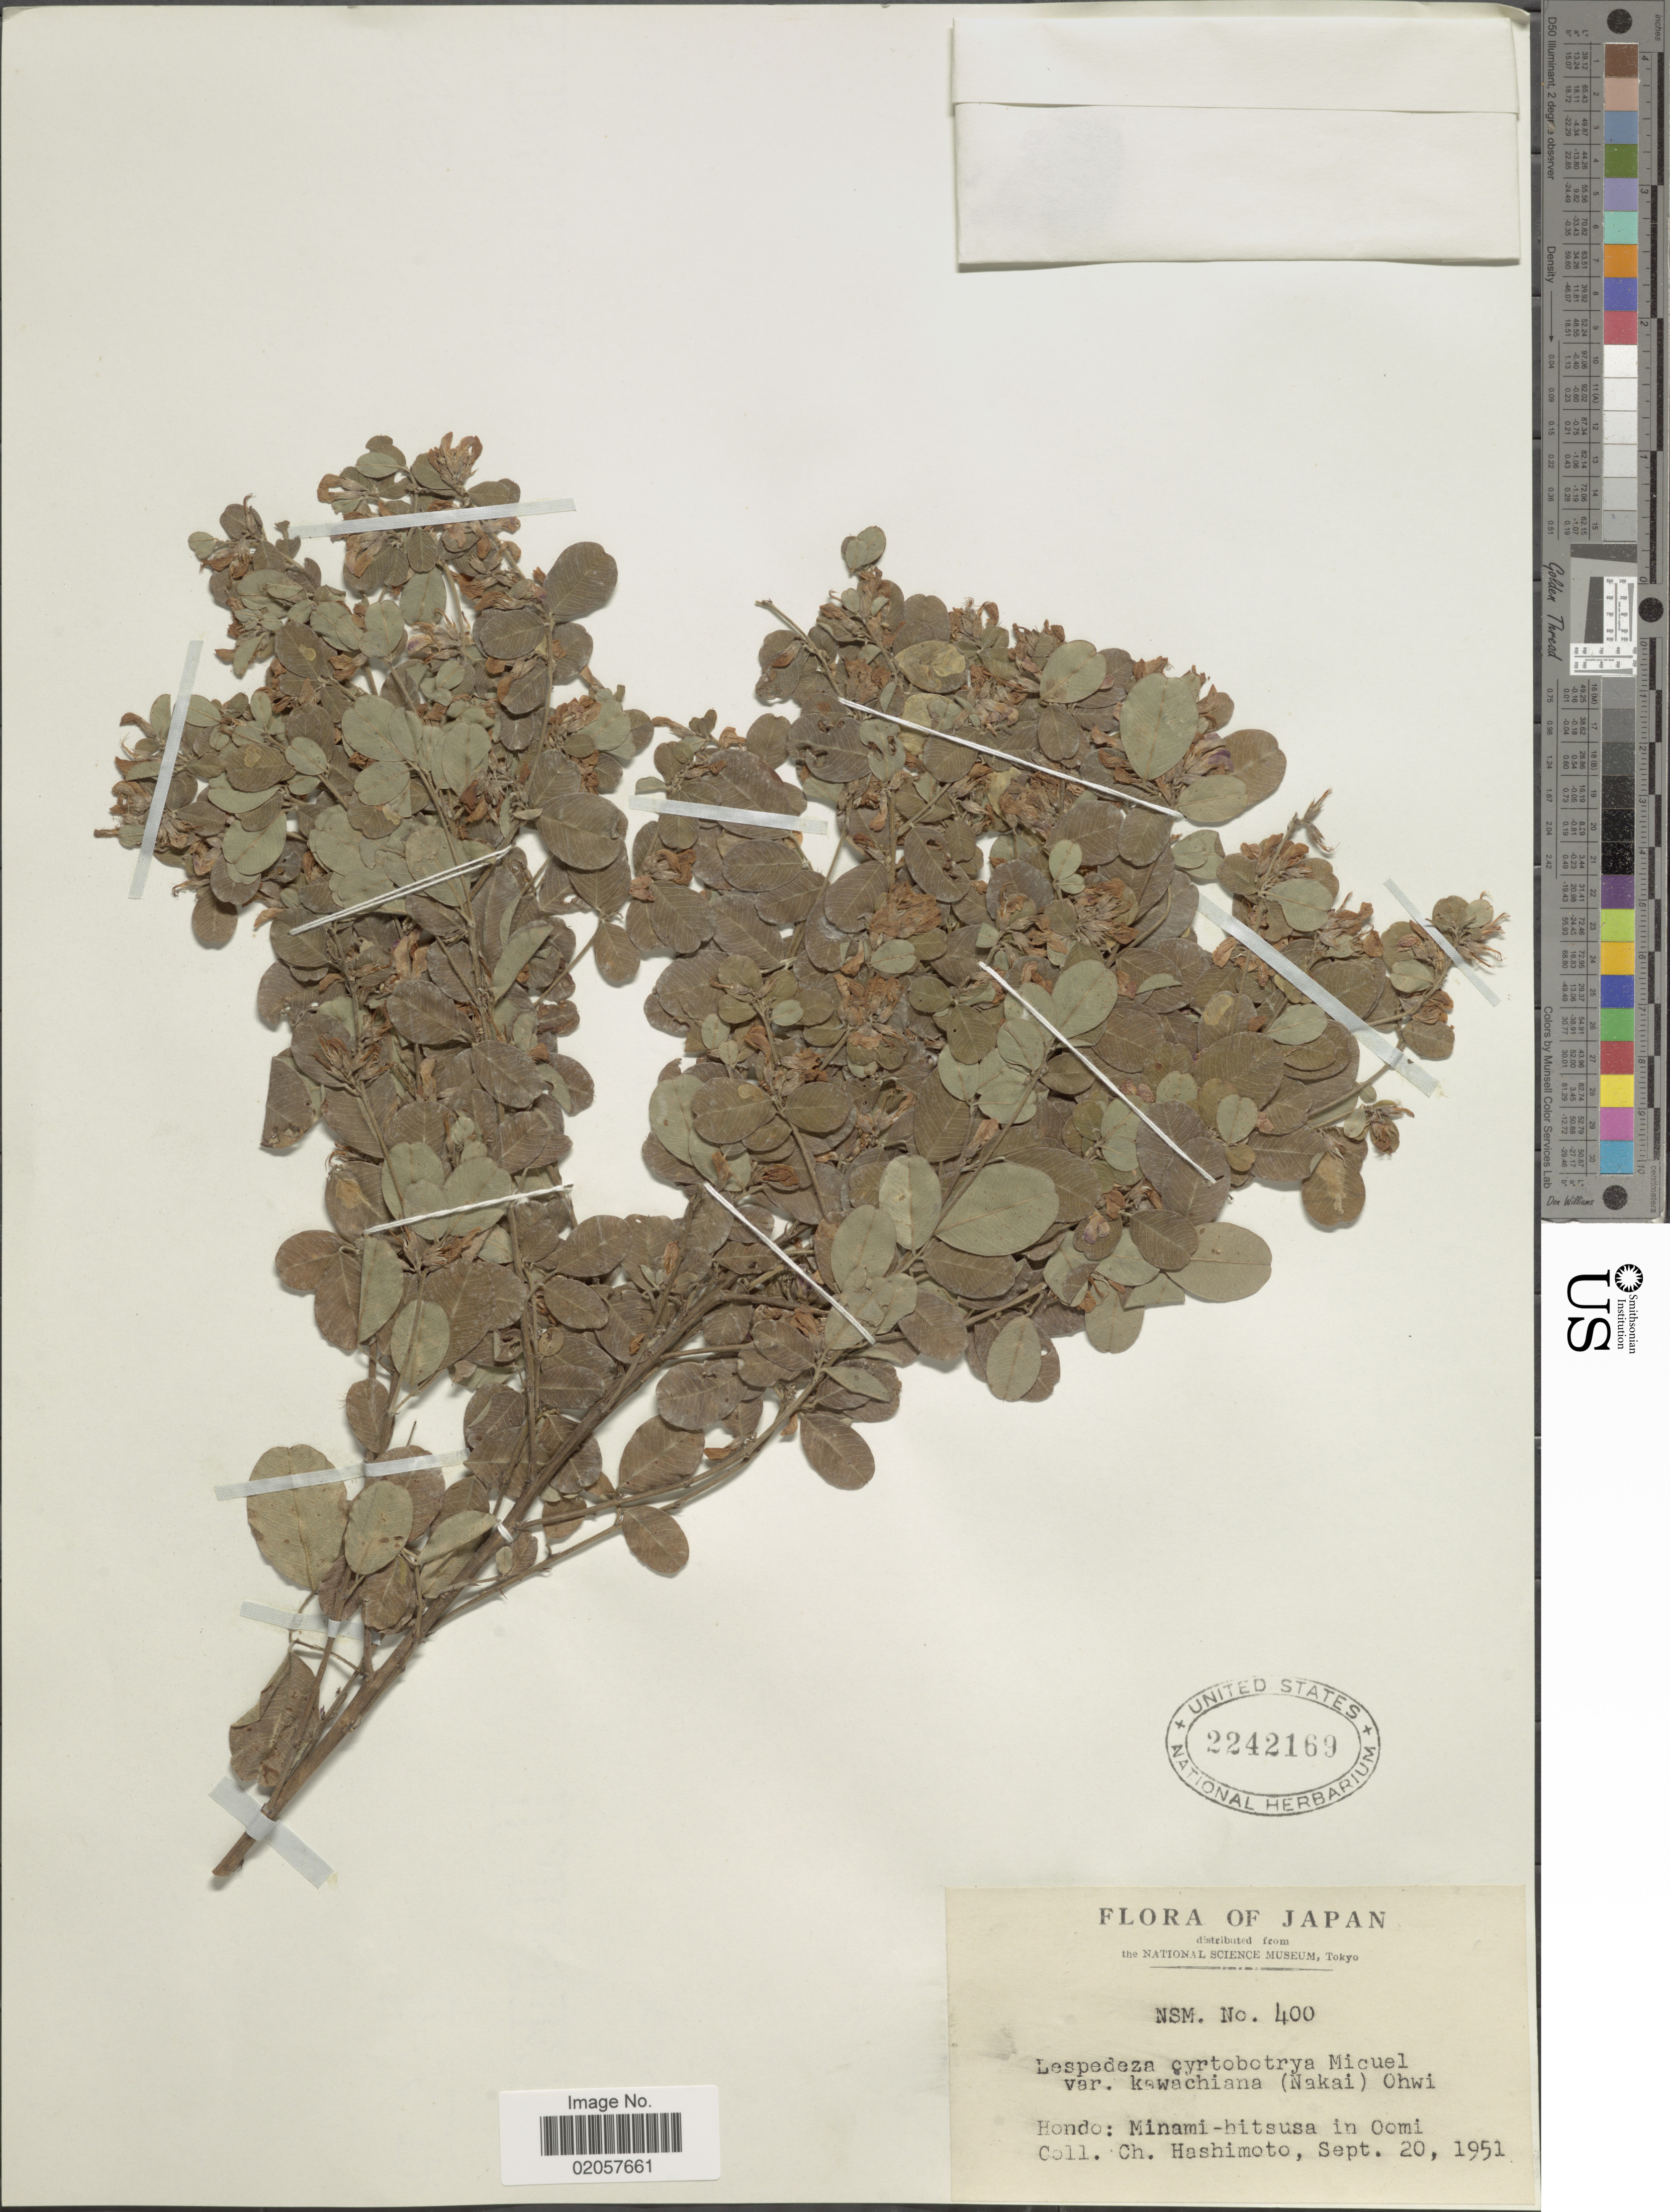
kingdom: Plantae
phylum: Tracheophyta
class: Magnoliopsida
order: Fabales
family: Fabaceae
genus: Lespedeza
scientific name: Lespedeza cyrtobotrya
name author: Miq.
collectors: C. Hashimoto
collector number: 400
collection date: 1951-09-20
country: Japan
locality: Hondo: Minami-hitsusa in Oomi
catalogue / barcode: US 2242169